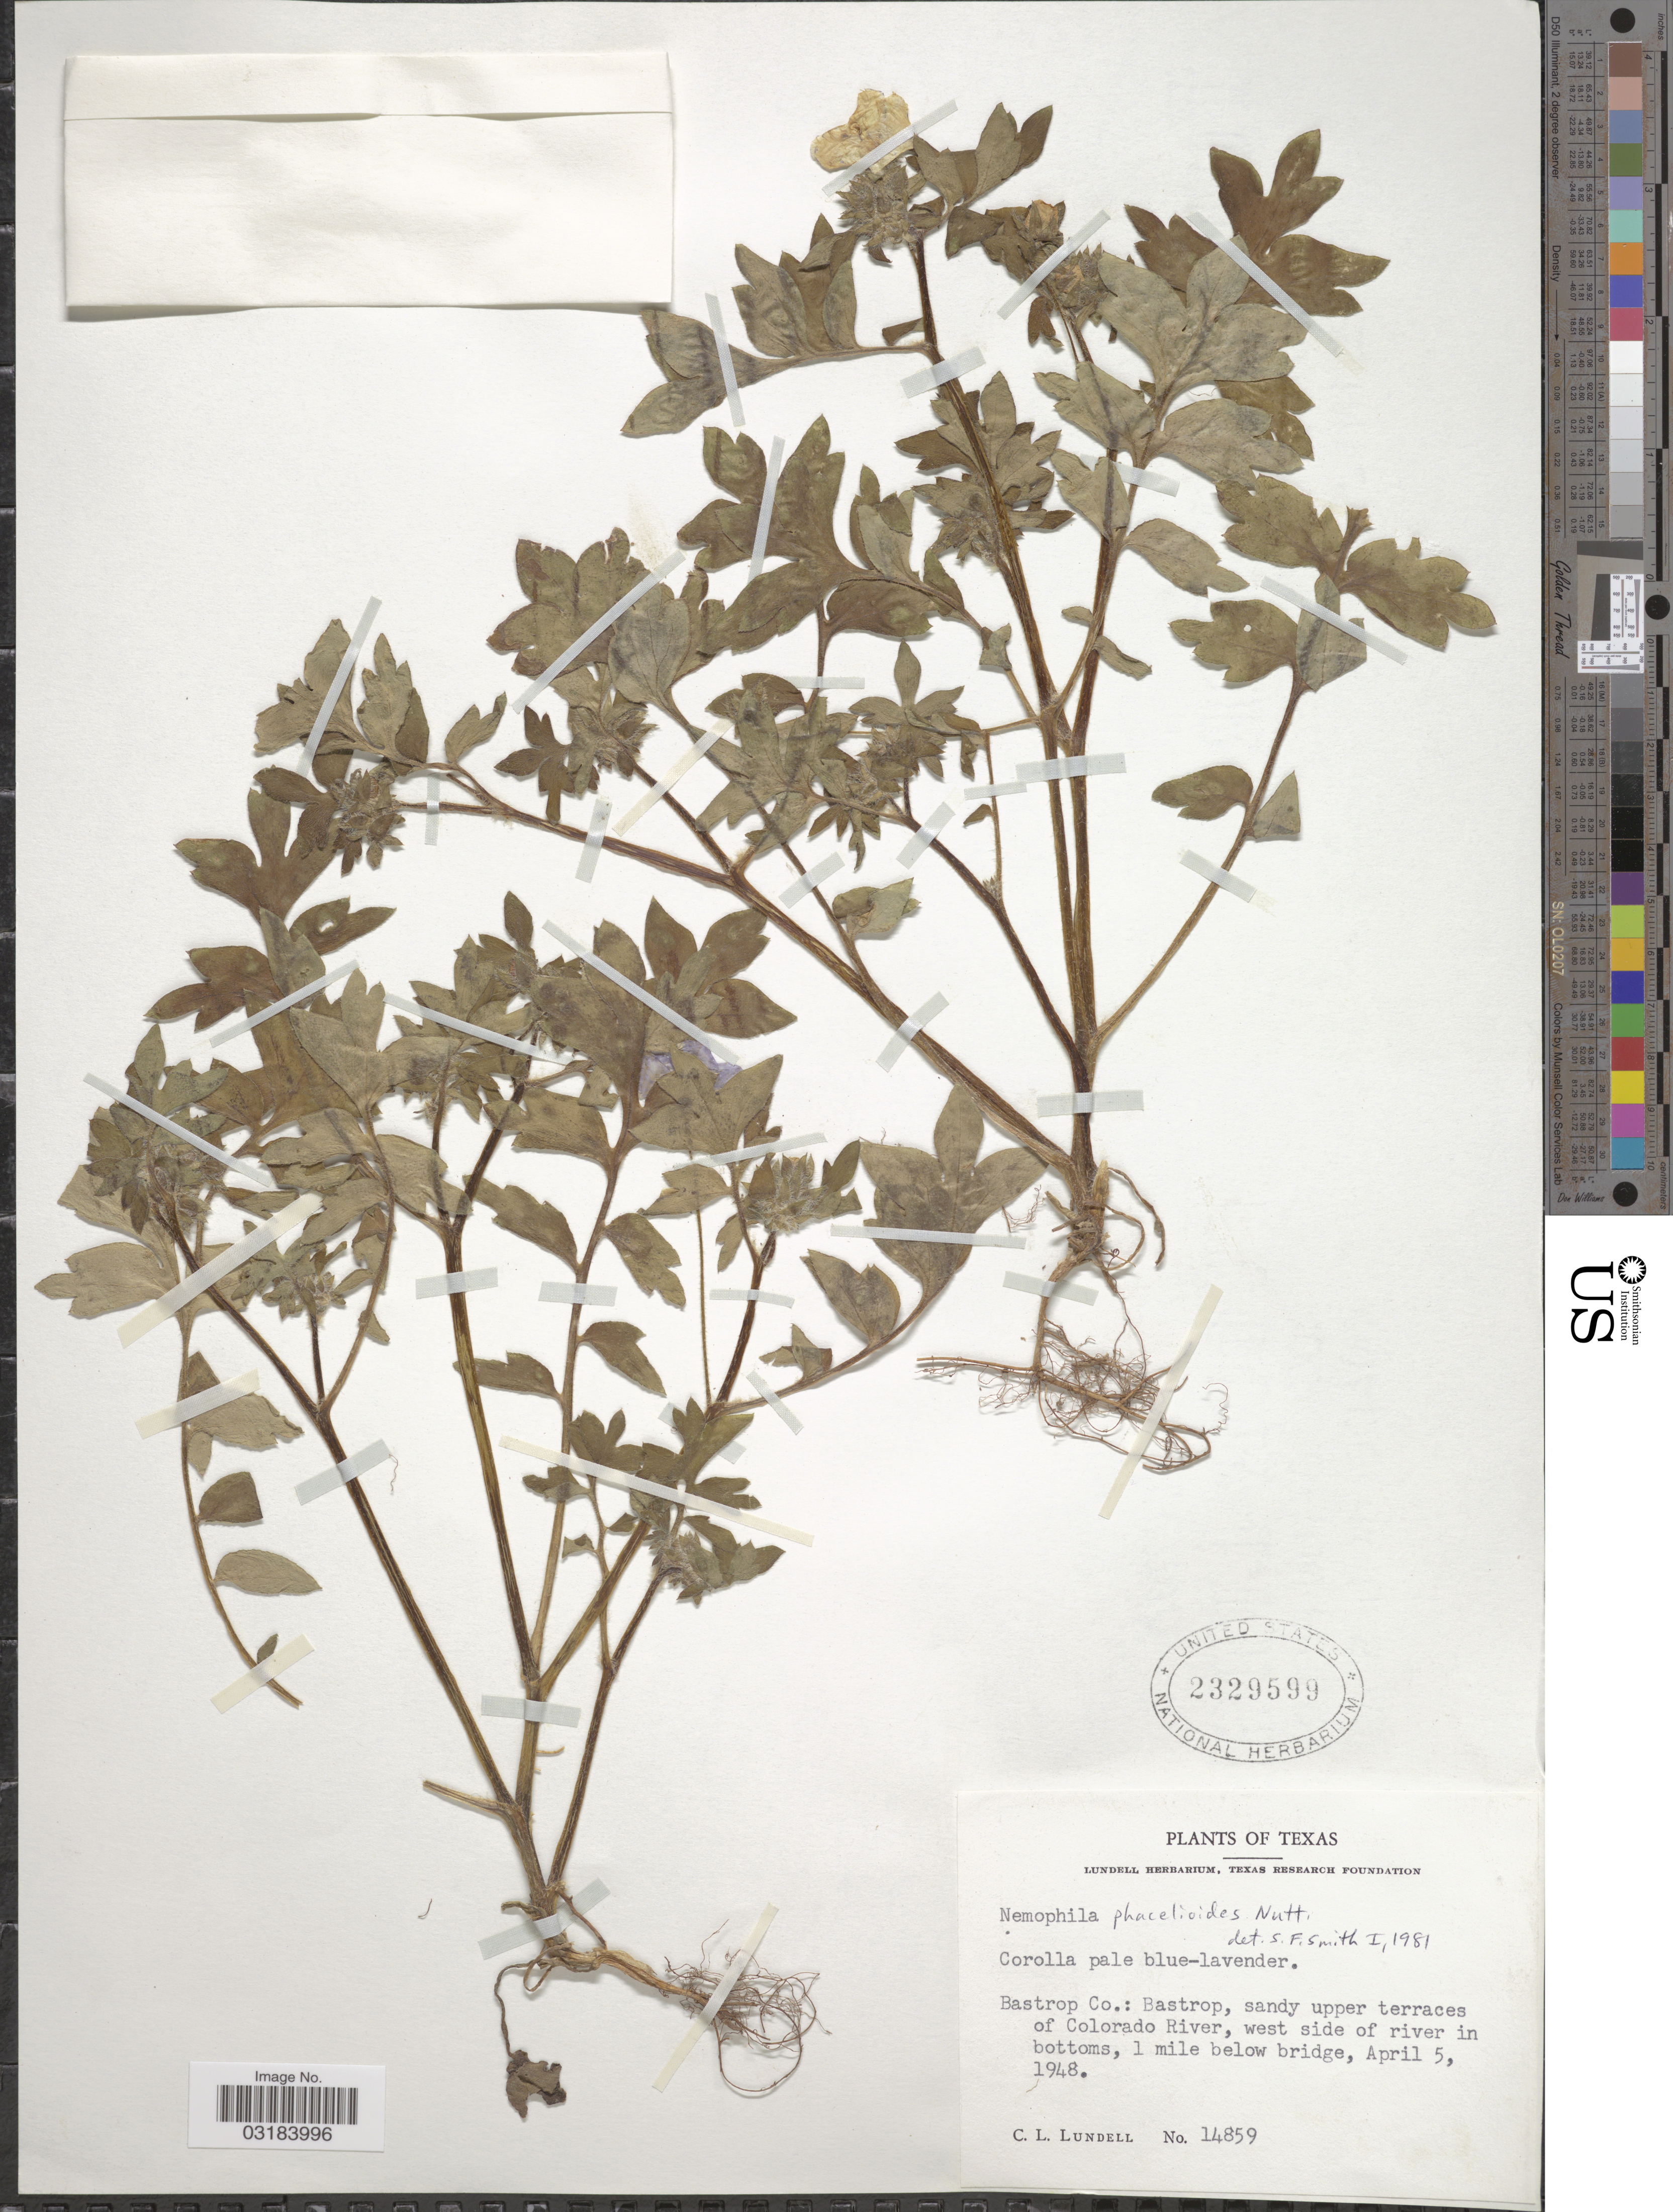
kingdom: Plantae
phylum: Tracheophyta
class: Magnoliopsida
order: Boraginales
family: Hydrophyllaceae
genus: Nemophila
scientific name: Nemophila phacelioides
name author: W.P.C. Barton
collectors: C. L. Lundell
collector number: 14859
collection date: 1948-04-05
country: United States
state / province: Texas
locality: Bastrop Co.: Bastrop, sandy upper terraces of Colorado River, west side of river in bottoms, 1 mile below bridge.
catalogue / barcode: US 2329599